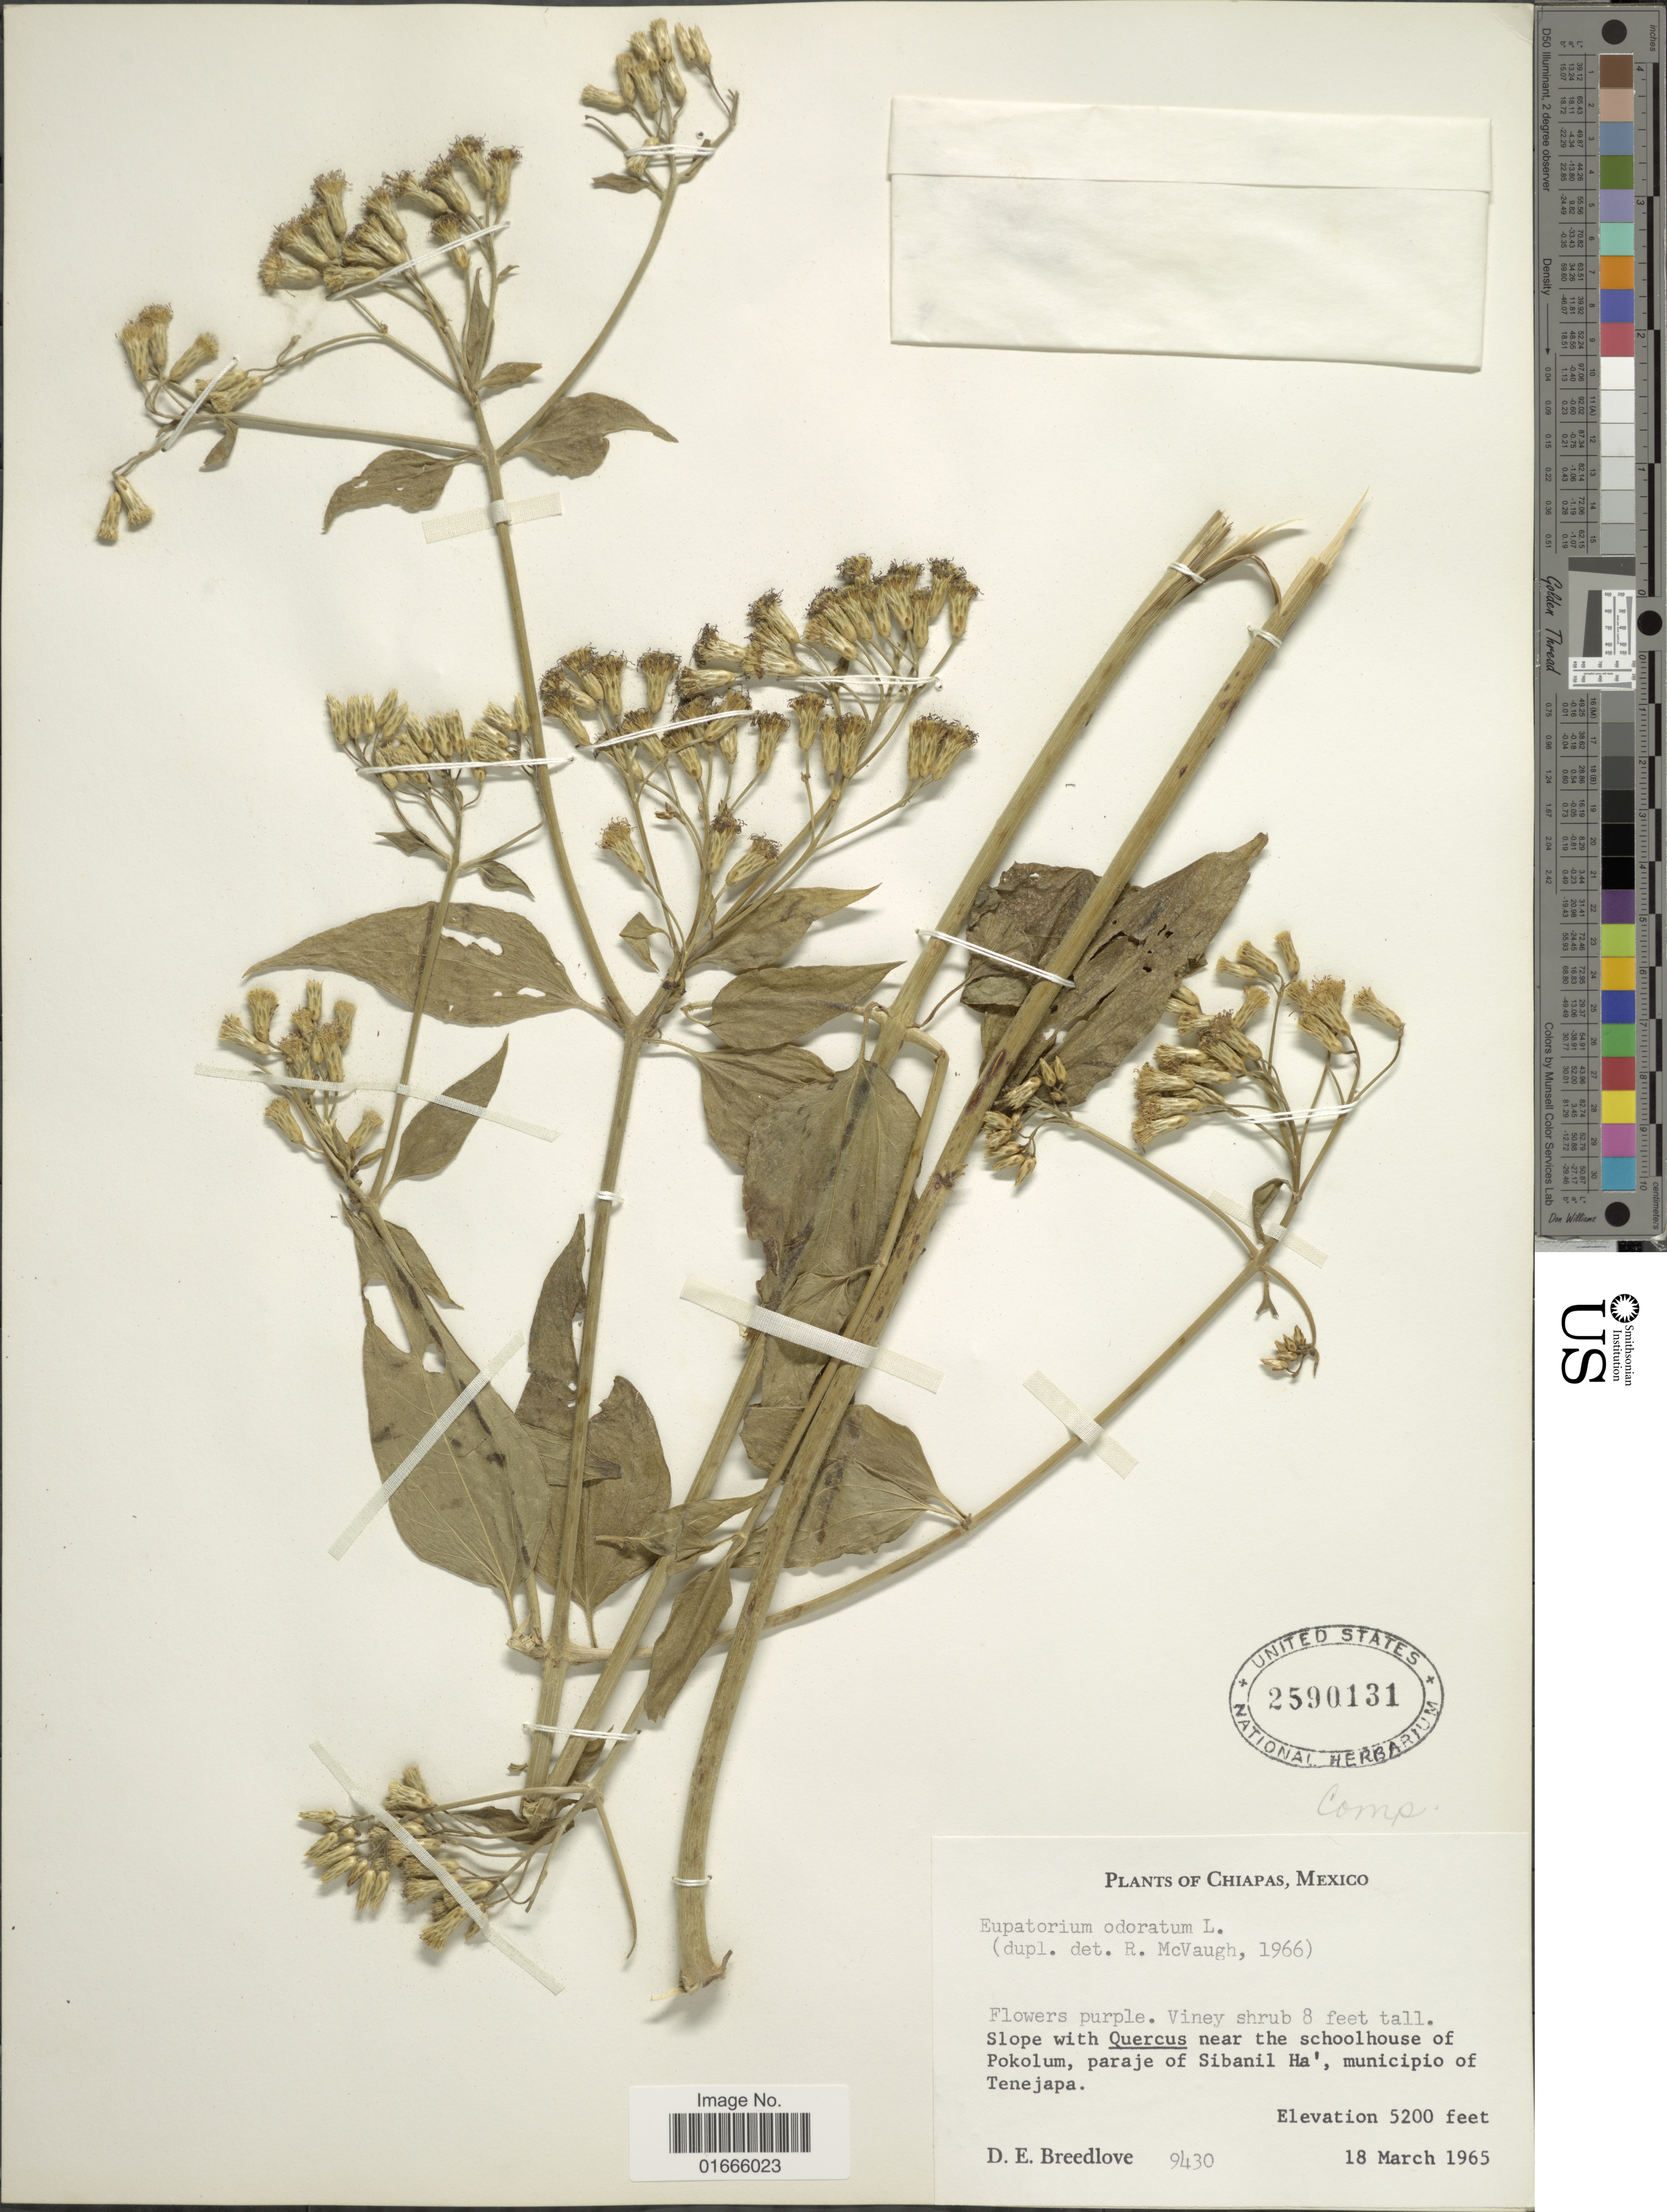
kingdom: Plantae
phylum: Tracheophyta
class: Magnoliopsida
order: Asterales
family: Asteraceae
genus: Chromolaena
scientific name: Chromolaena odorata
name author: (L.) R.M. King & H. Rob.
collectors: D. E. Breedlove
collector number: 9430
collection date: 1965-03-18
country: Mexico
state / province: Chiapas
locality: Near the schoolhouse of Pokolum, paraje of Sibanil Ha', municipio of Tenejapa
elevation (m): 1585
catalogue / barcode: US 2590131